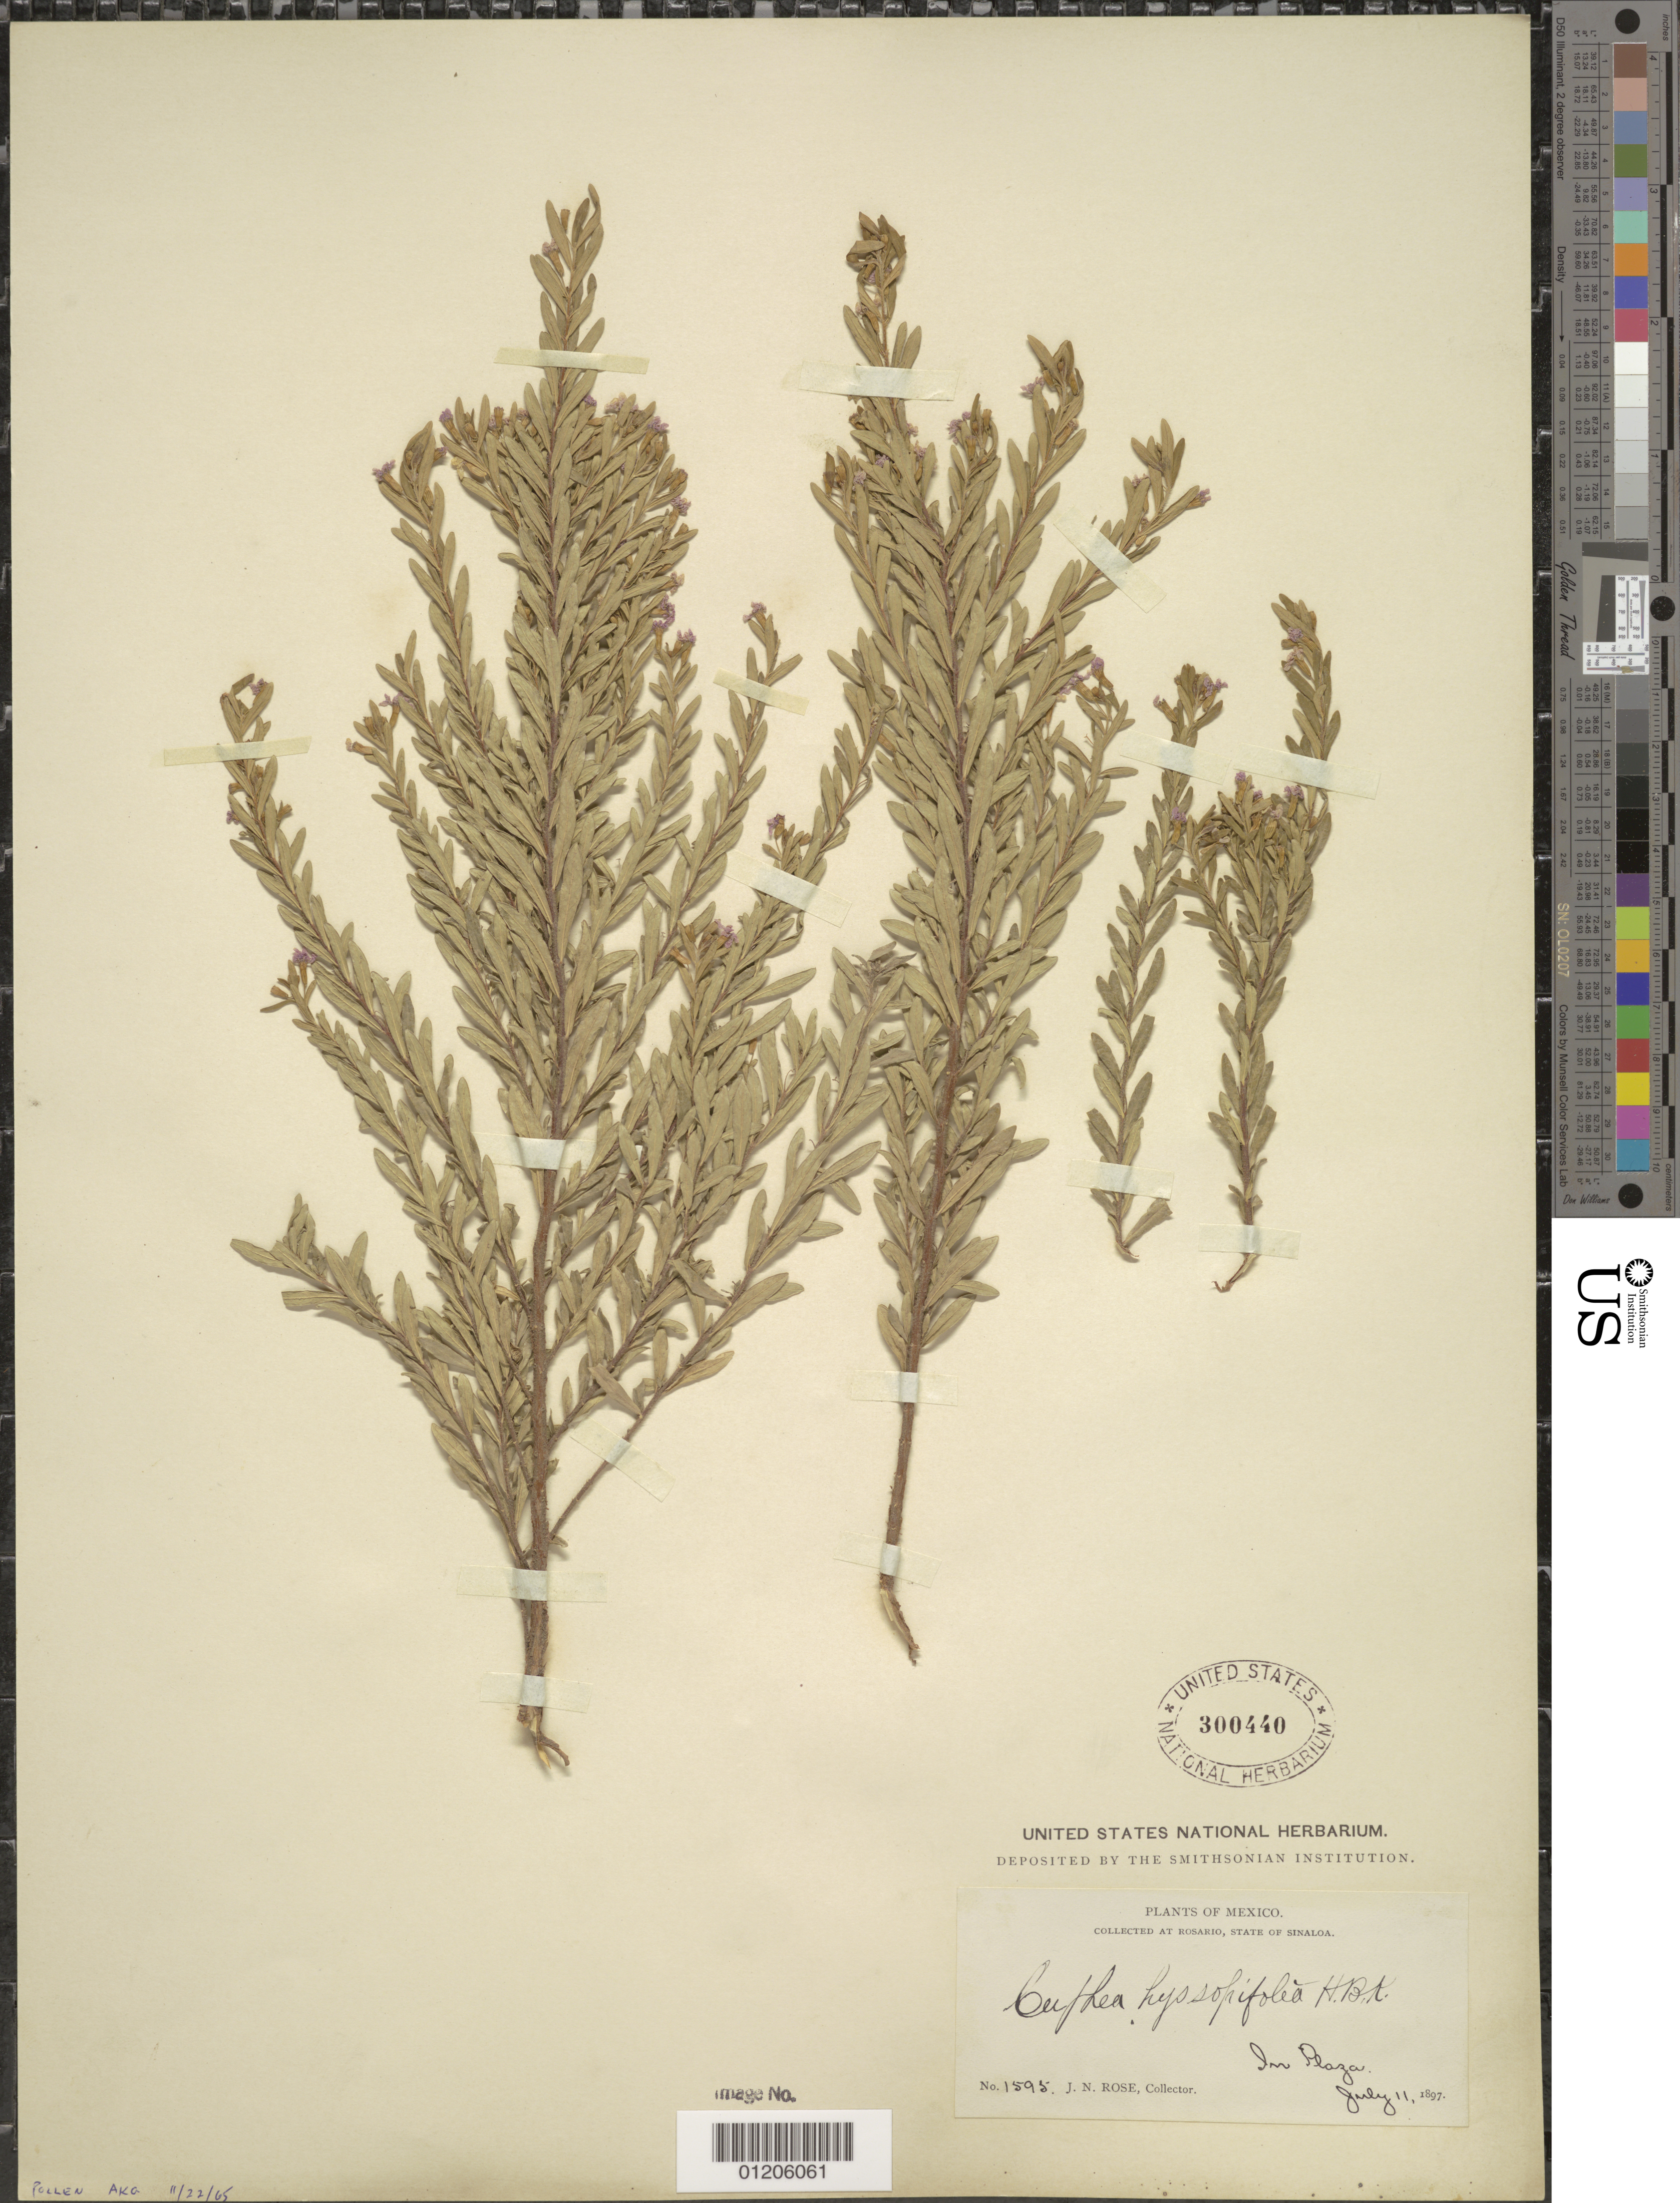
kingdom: Plantae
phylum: Tracheophyta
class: Magnoliopsida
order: Myrtales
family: Lythraceae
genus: Cuphea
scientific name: Cuphea hyssopifolia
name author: Kunth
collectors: J. N. Rose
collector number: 1595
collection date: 1897-07-11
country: Mexico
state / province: Sinaloa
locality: at Rosario, in Plaza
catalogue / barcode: US 300440